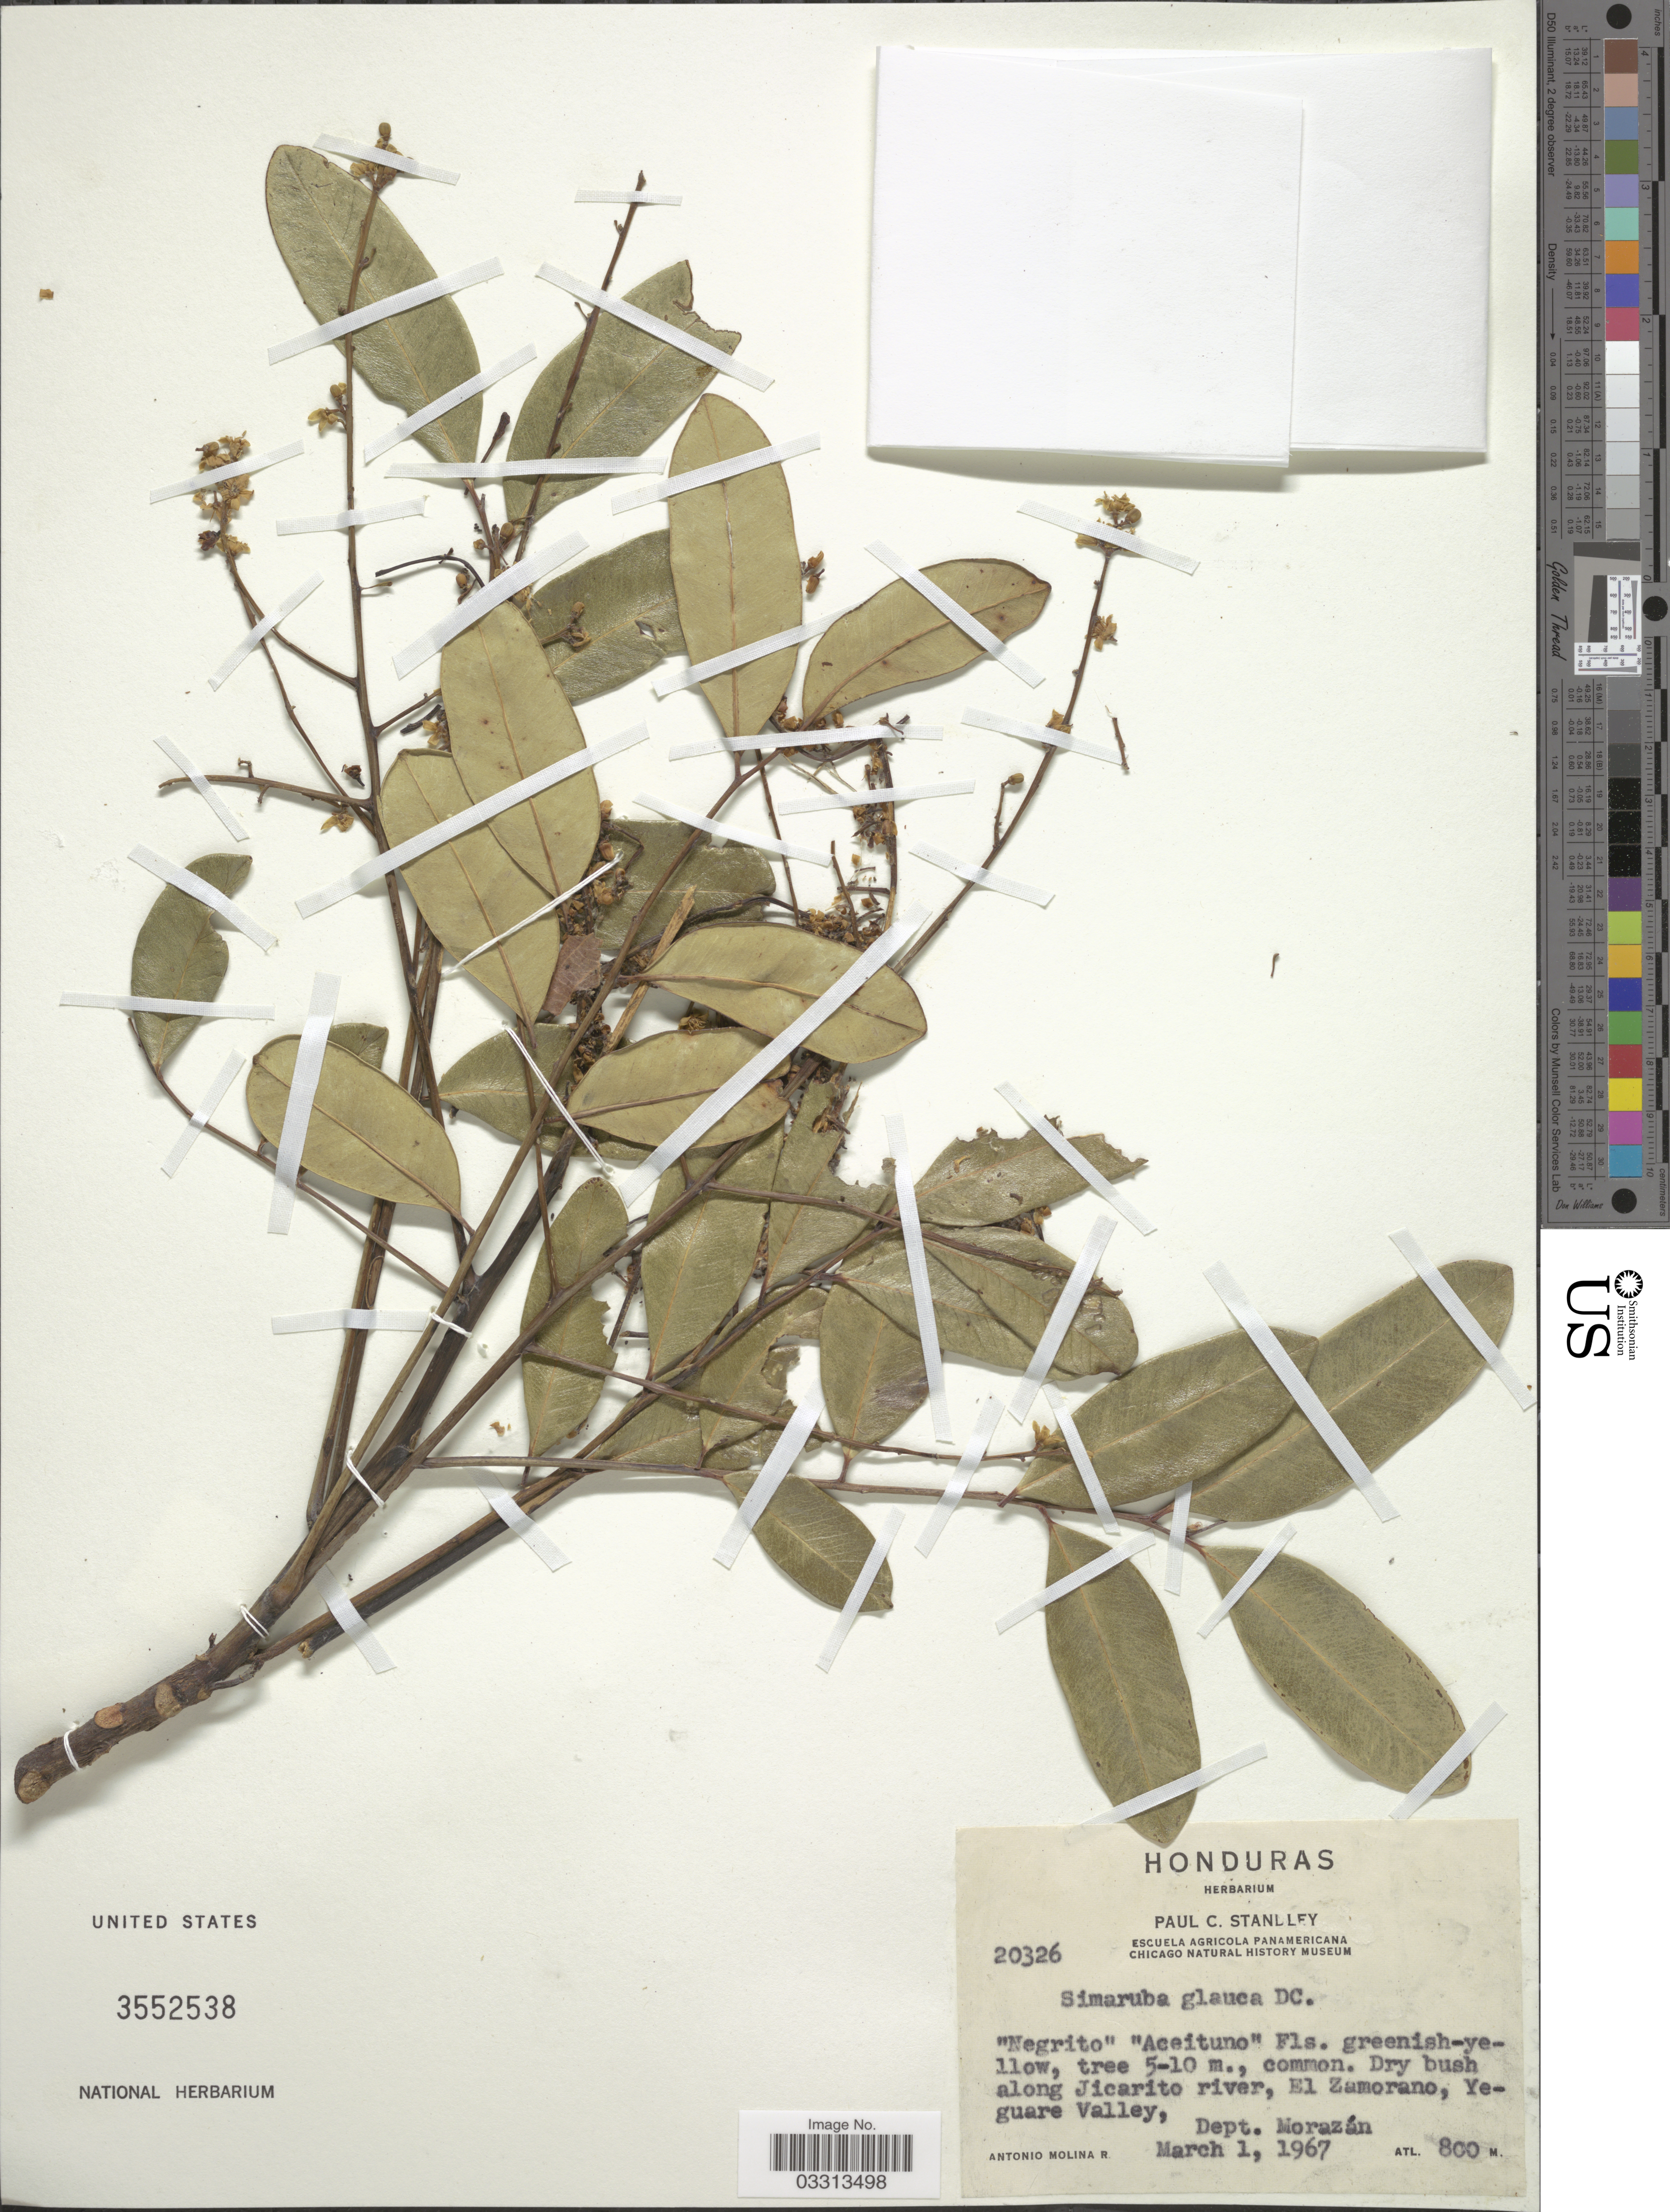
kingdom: Plantae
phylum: Tracheophyta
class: Magnoliopsida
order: Sapindales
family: Simaroubaceae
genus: Simarouba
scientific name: Simarouba glauca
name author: DC.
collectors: A. Molina R.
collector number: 20326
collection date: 1967-03-01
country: Honduras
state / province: Fco. Morazán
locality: Dry bush along Jicarito river, El Zamorano, Yeguare Valley, Dept. Morazán.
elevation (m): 800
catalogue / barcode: US 3552538